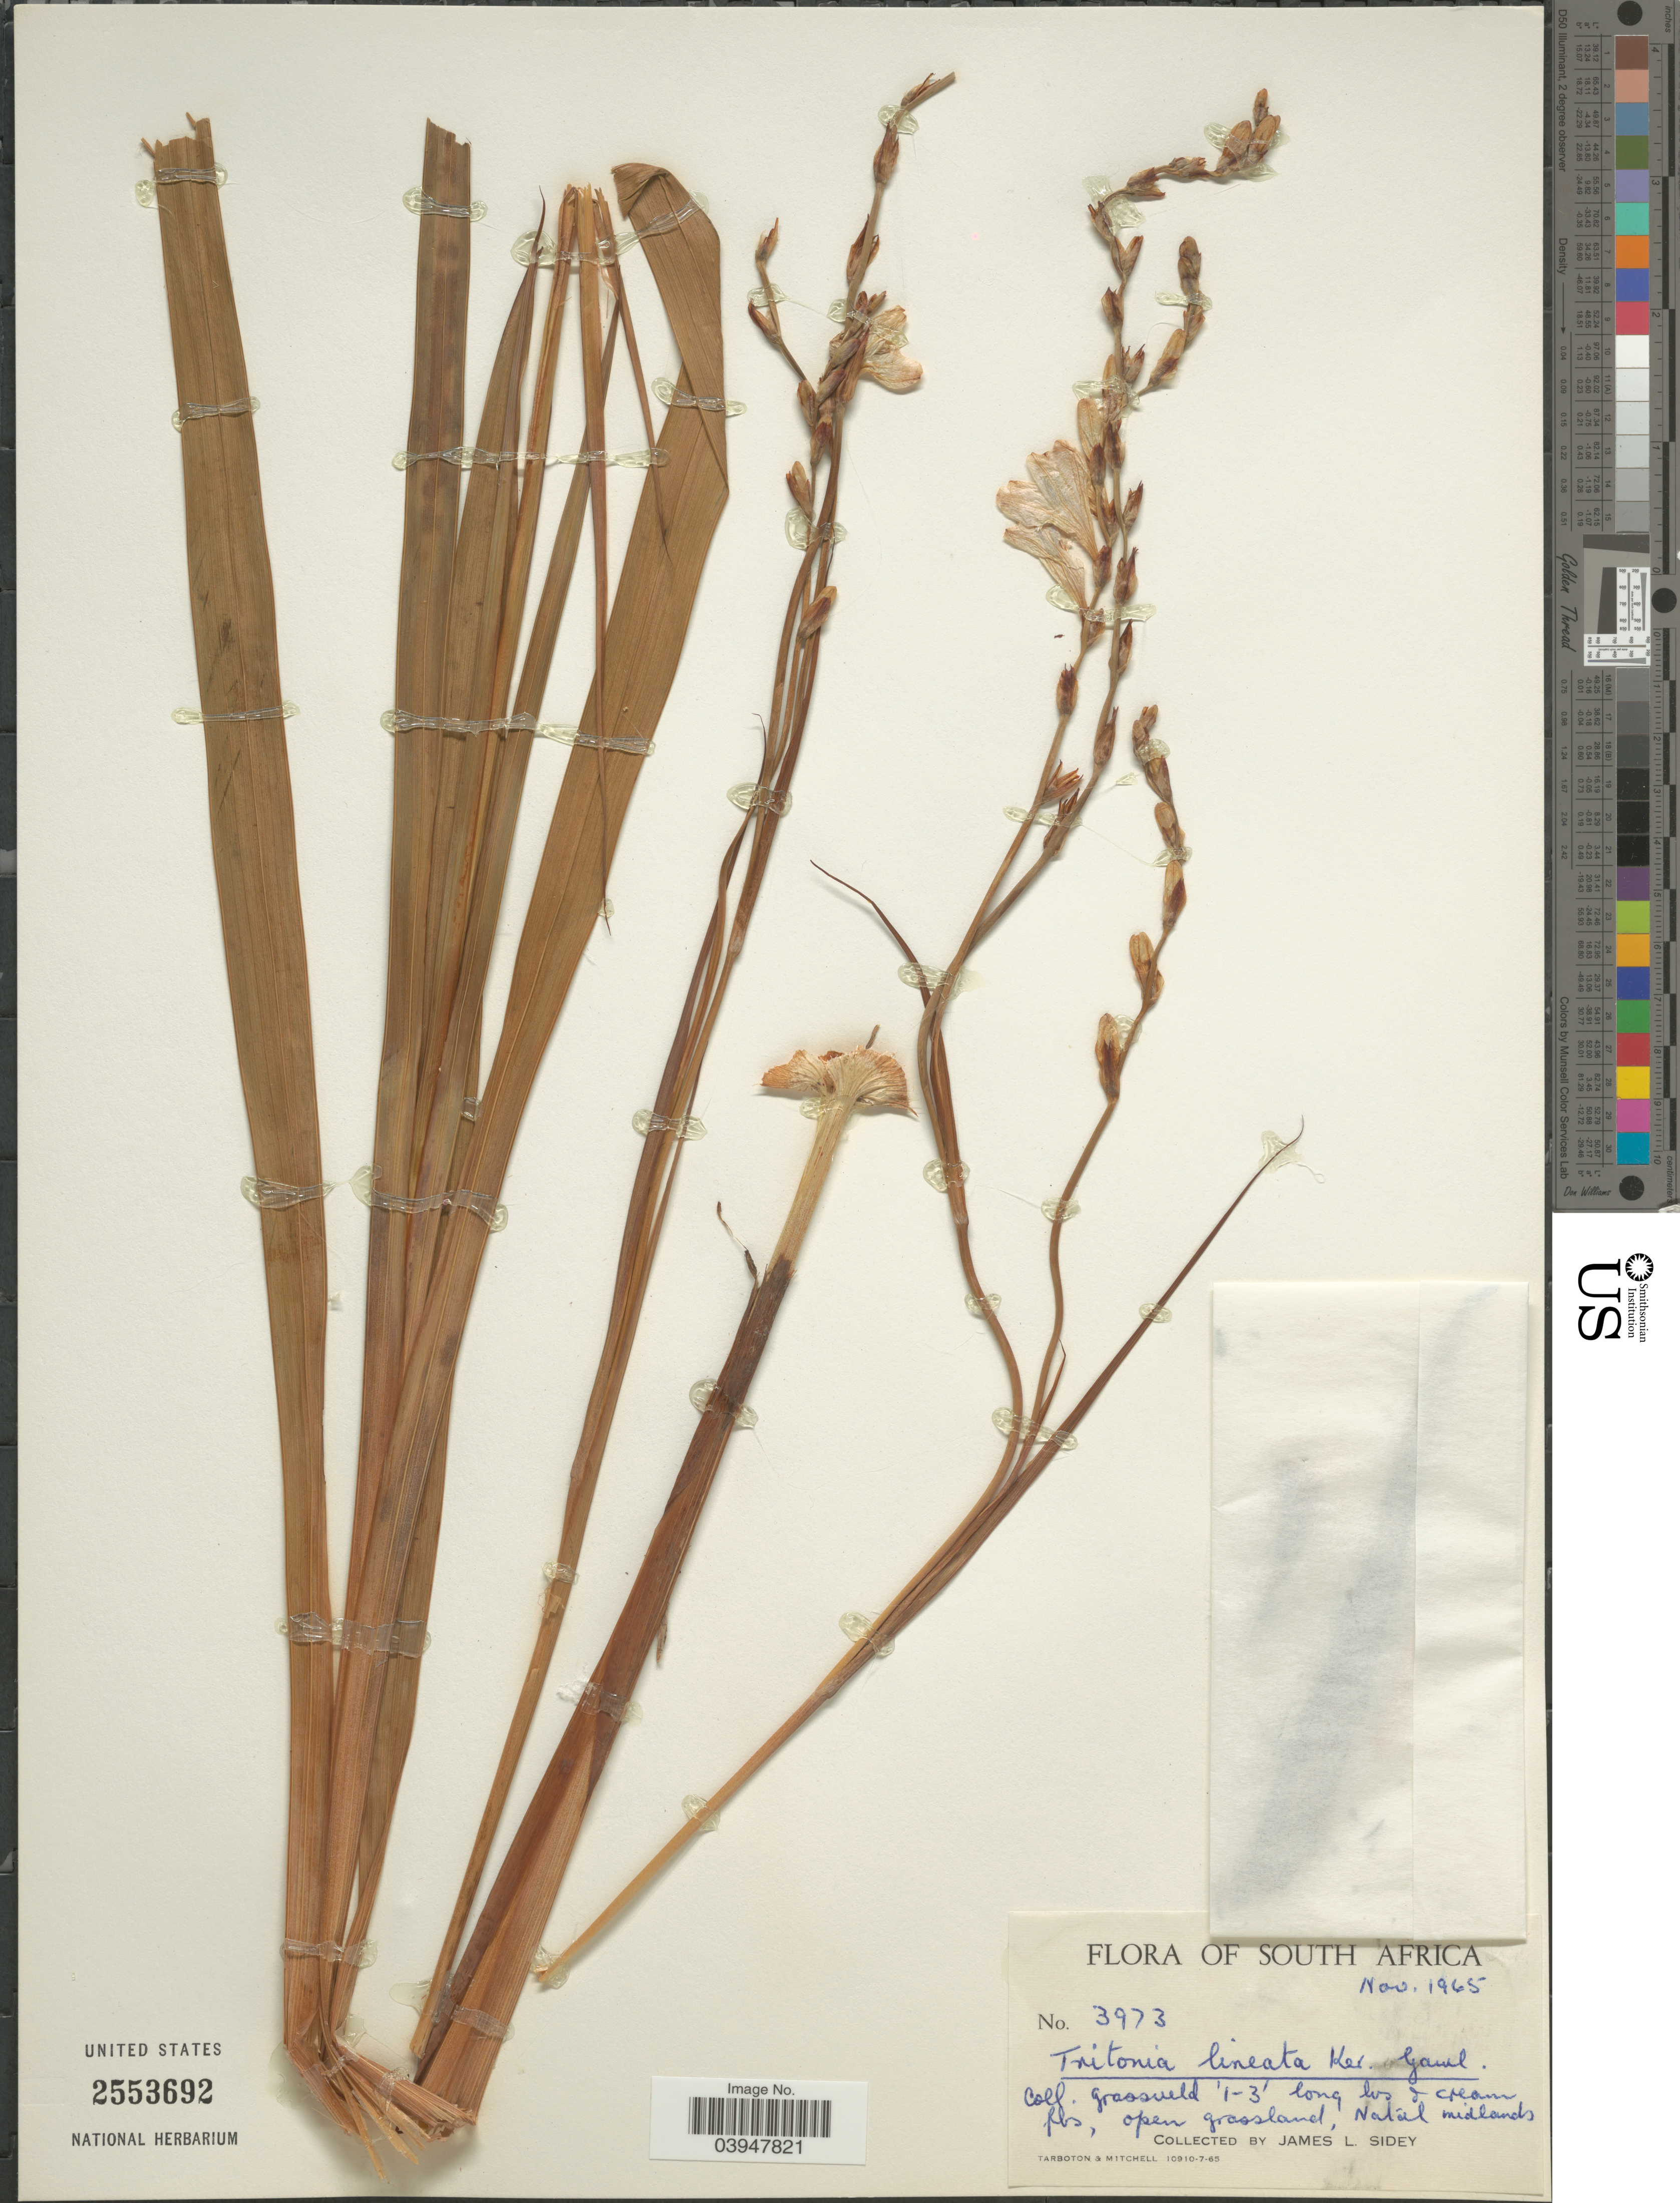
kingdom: Plantae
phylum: Tracheophyta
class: Liliopsida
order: Asparagales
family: Iridaceae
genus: Tritonia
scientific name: Tritonia lineata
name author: (Salisb.) Ker Gawl.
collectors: J. L. Sidey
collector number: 3973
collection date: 1965-11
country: South Africa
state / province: KwaZulu-Natal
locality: Natal midlands.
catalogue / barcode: US 2553692